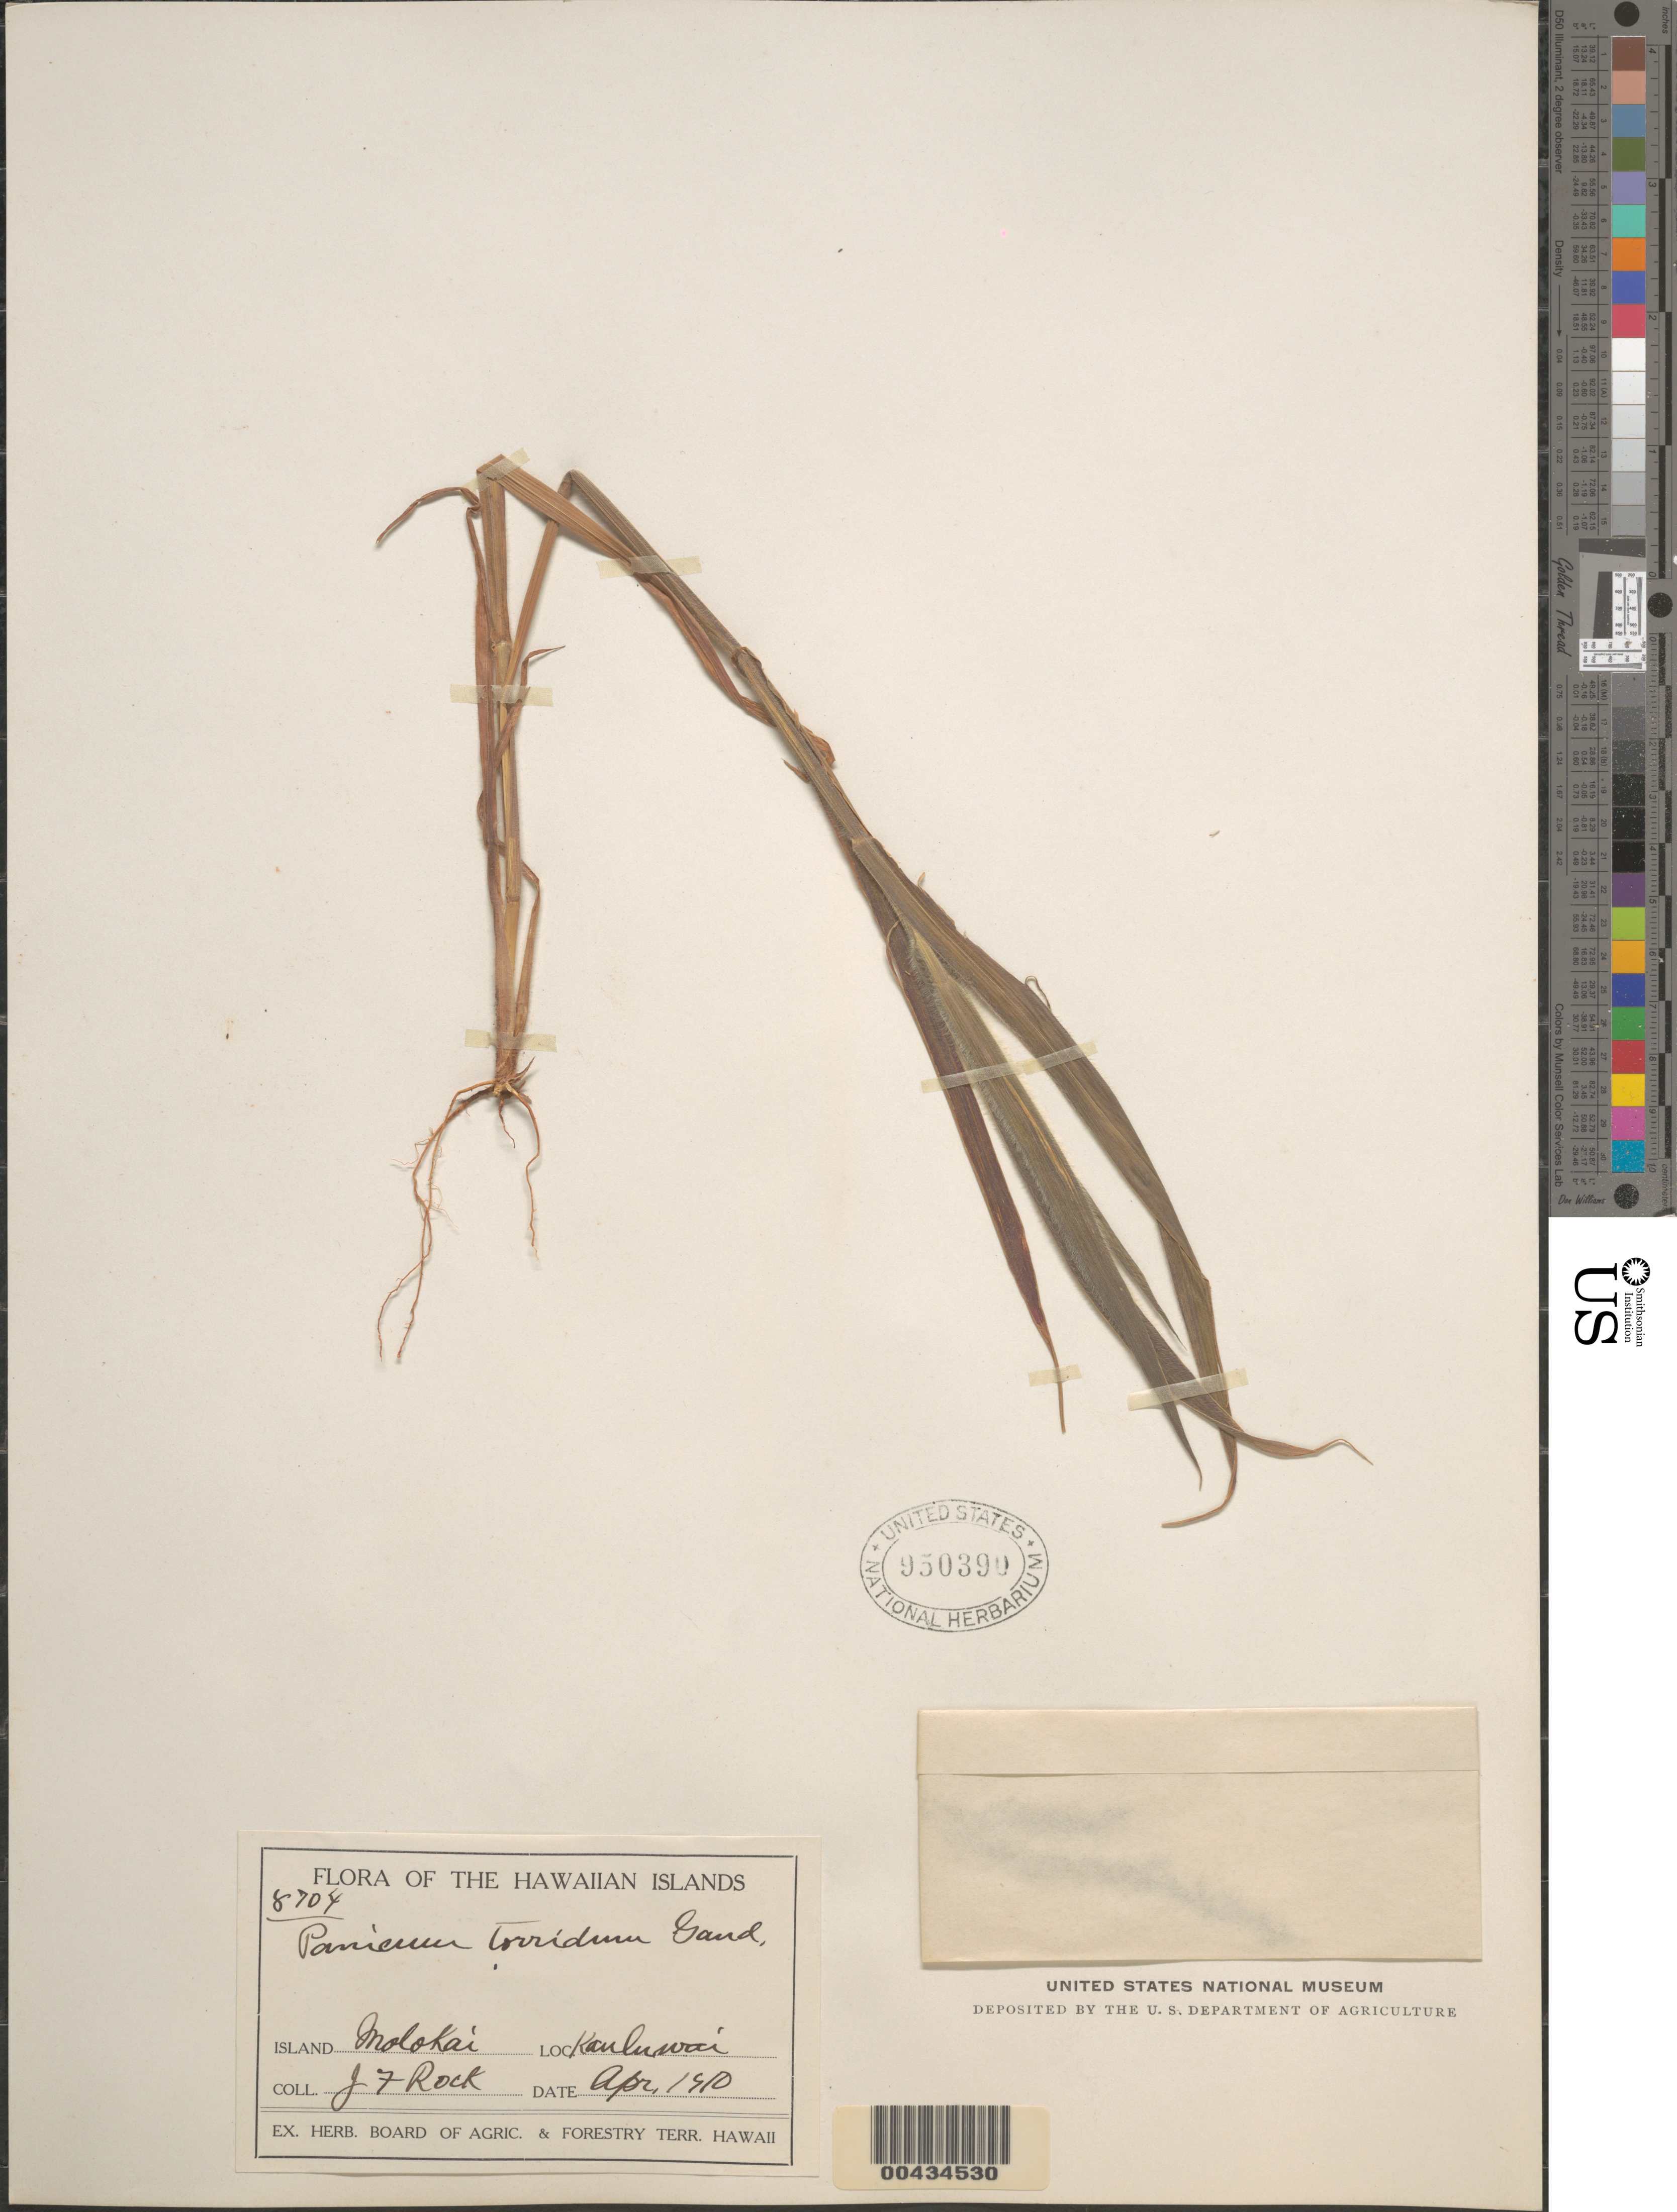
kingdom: Plantae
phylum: Tracheophyta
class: Liliopsida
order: Poales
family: Poaceae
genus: Panicum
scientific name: Panicum torridum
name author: Gaudich.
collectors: J. F. Rock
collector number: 8704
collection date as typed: Apr 1910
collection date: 1910-04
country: United States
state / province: Hawaii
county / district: Maui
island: Moloka'i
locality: Kauluwai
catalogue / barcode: US 950390